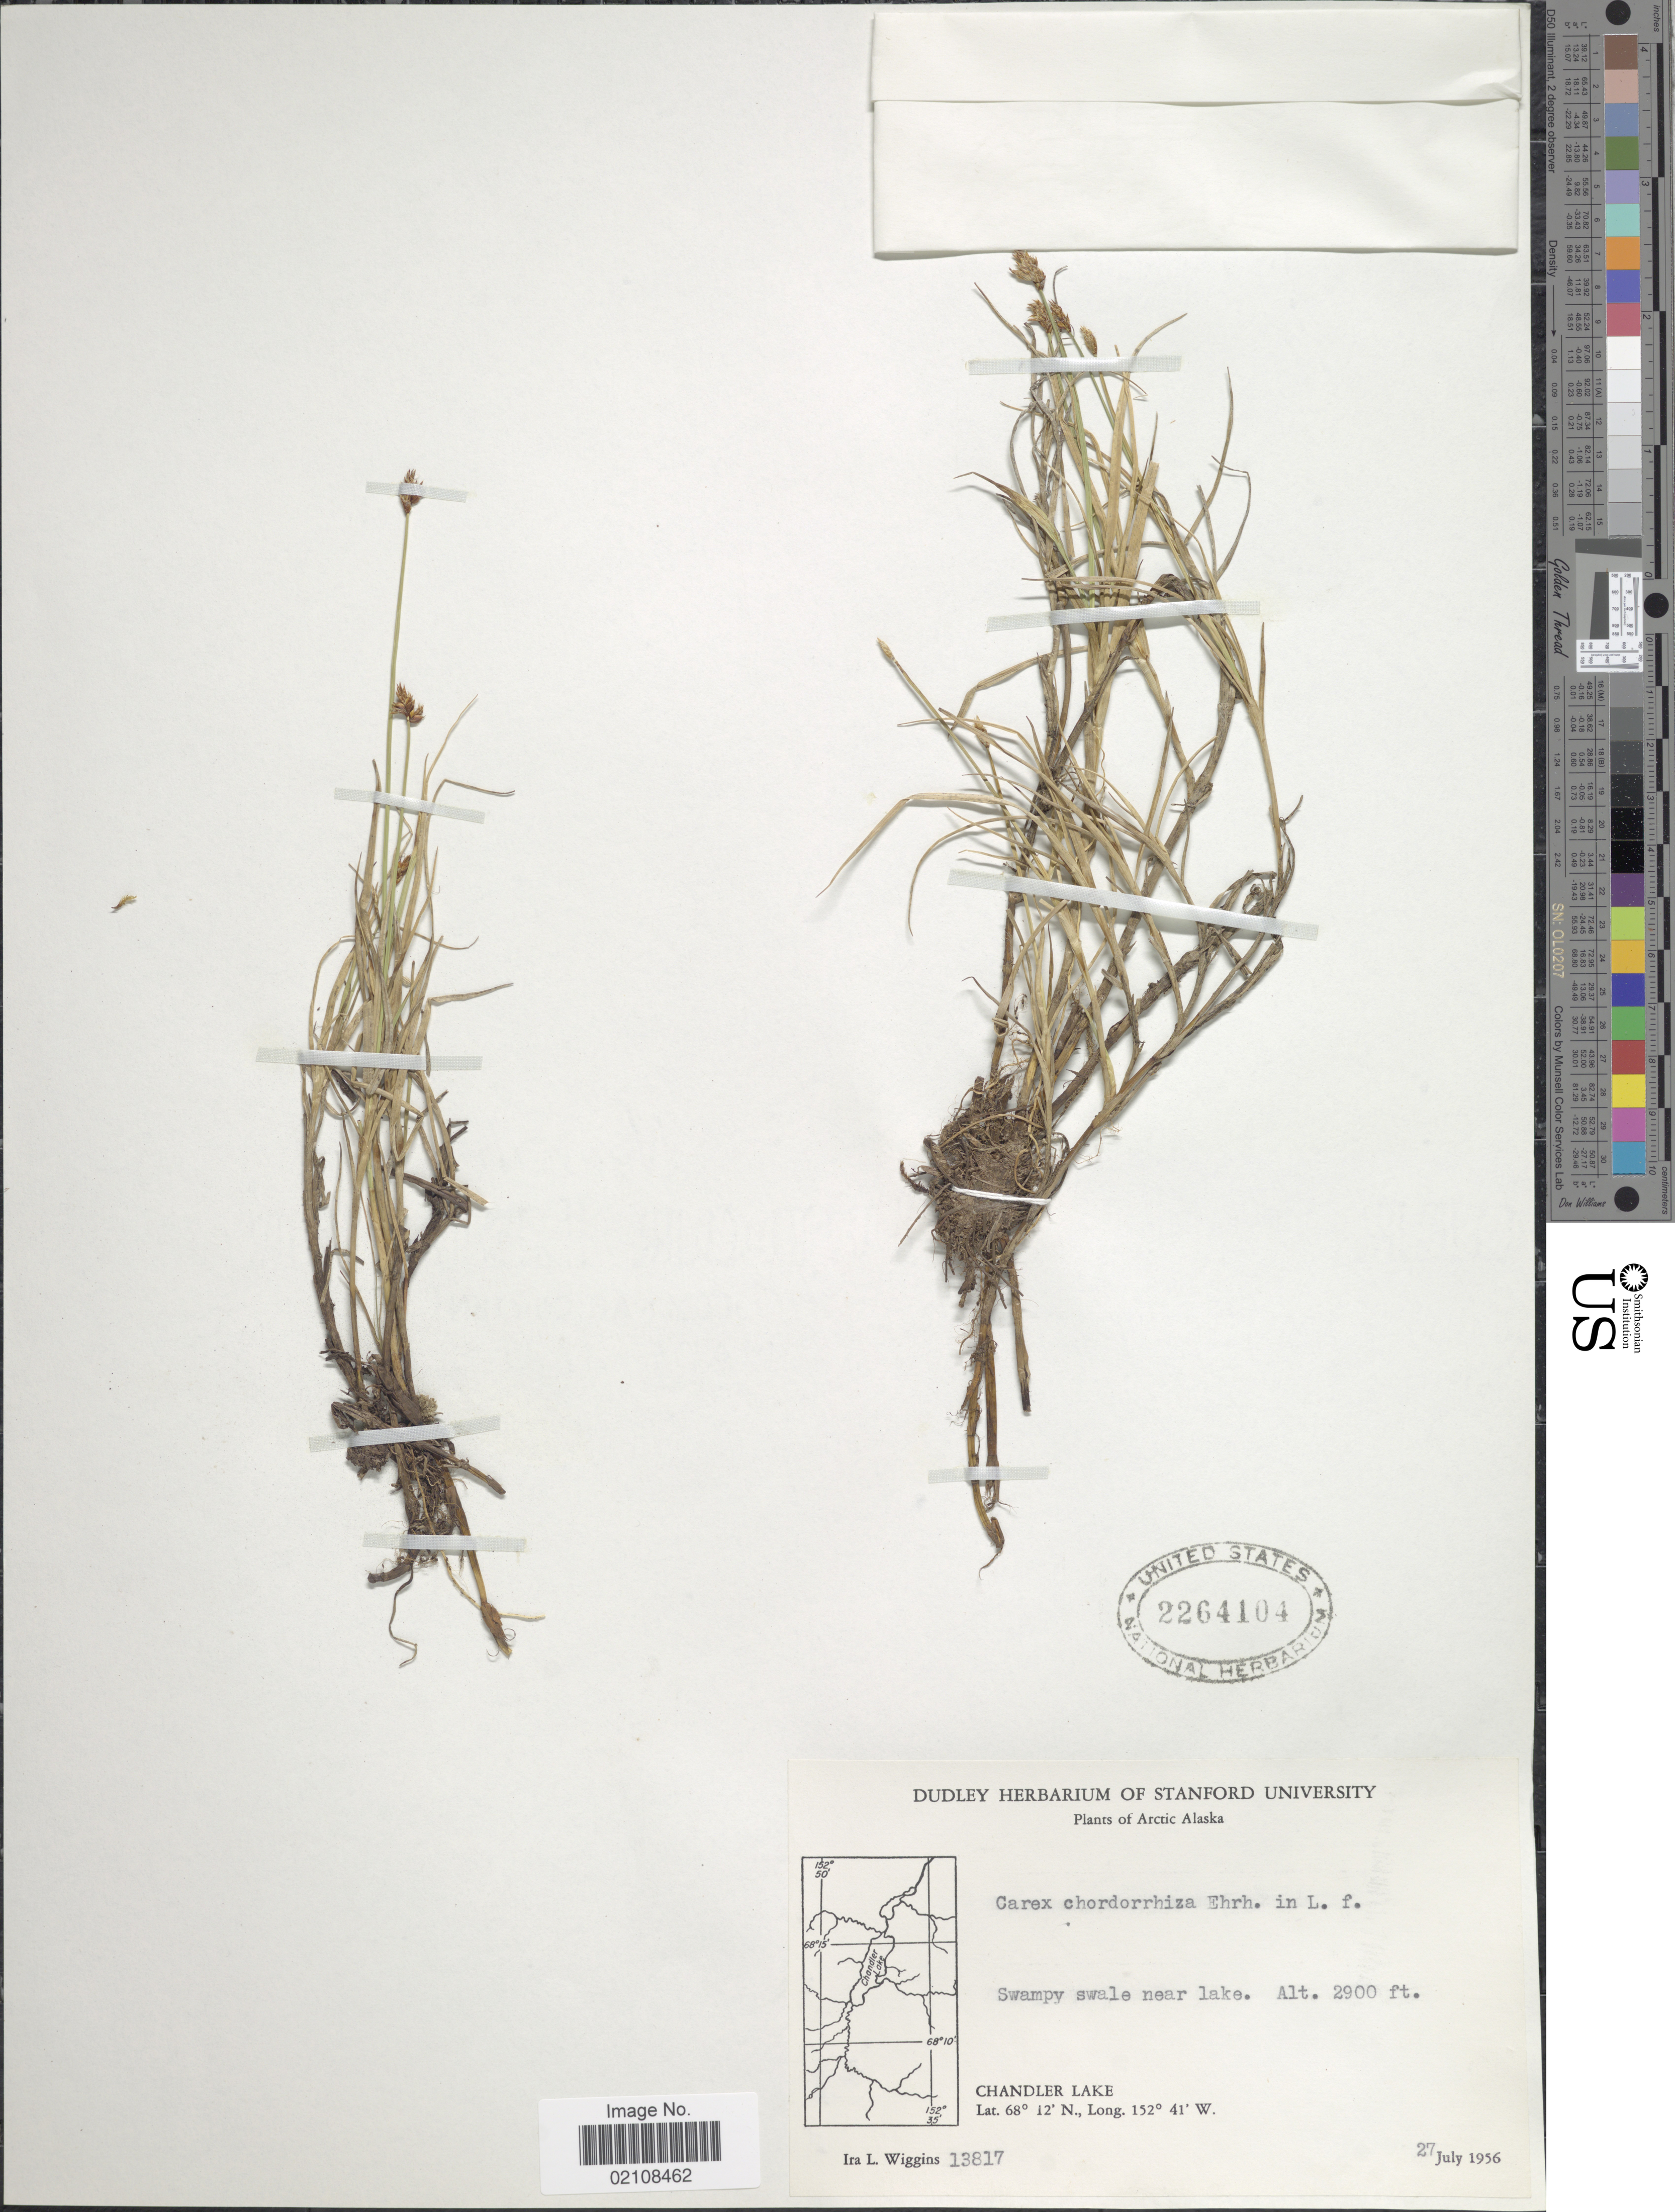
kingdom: Plantae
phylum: Tracheophyta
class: Liliopsida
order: Poales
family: Cyperaceae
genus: Carex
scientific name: Carex chordorrhiza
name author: L. f.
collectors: I. L. Wiggins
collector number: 13817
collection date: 1956-07-27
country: United States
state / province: Alaska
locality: Arctic Alaska. Swampy swale near lake. Chandler Lake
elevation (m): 884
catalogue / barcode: US 2264104